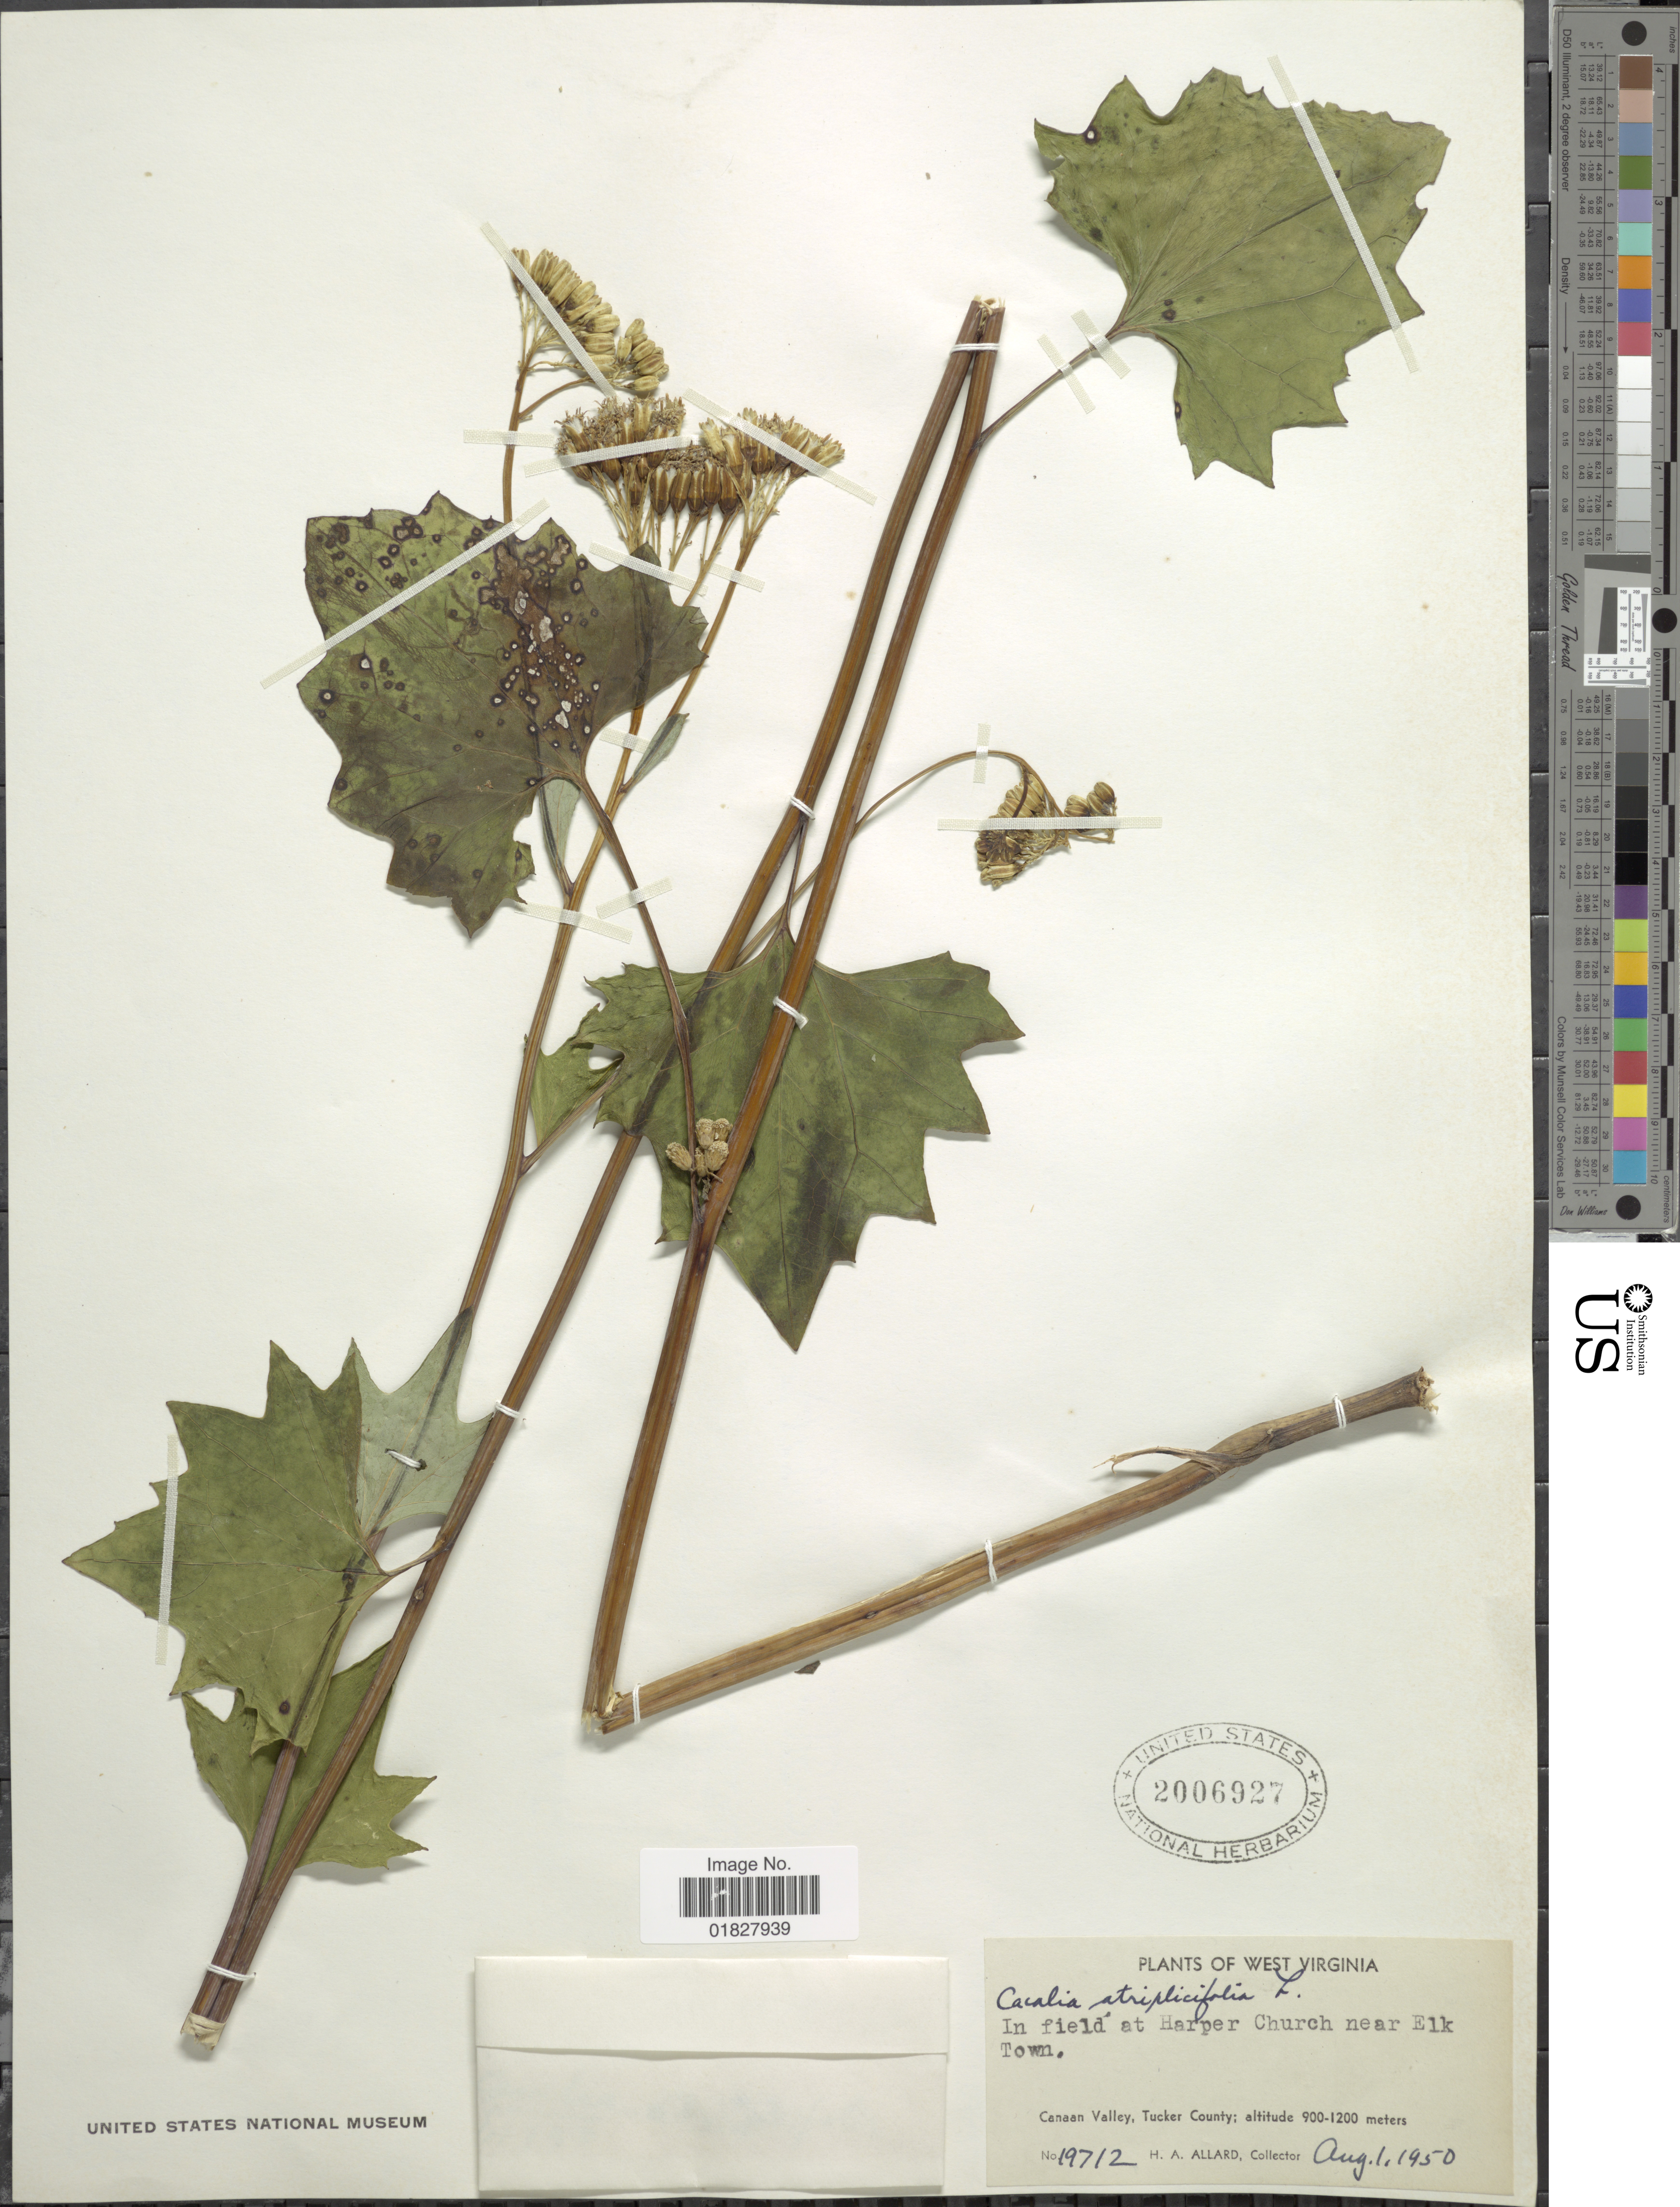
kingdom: Plantae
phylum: Tracheophyta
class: Magnoliopsida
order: Asterales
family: Asteraceae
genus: Arnoglossum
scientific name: Arnoglossum atriplicifolium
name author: (L.) H. Rob.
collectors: H. A. Allard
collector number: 19712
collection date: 1950-08-01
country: United States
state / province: West Virginia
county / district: Tucker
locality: Harper Church near Elk Town, Canaan Valley,Tucker County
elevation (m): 900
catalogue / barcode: US 2006927